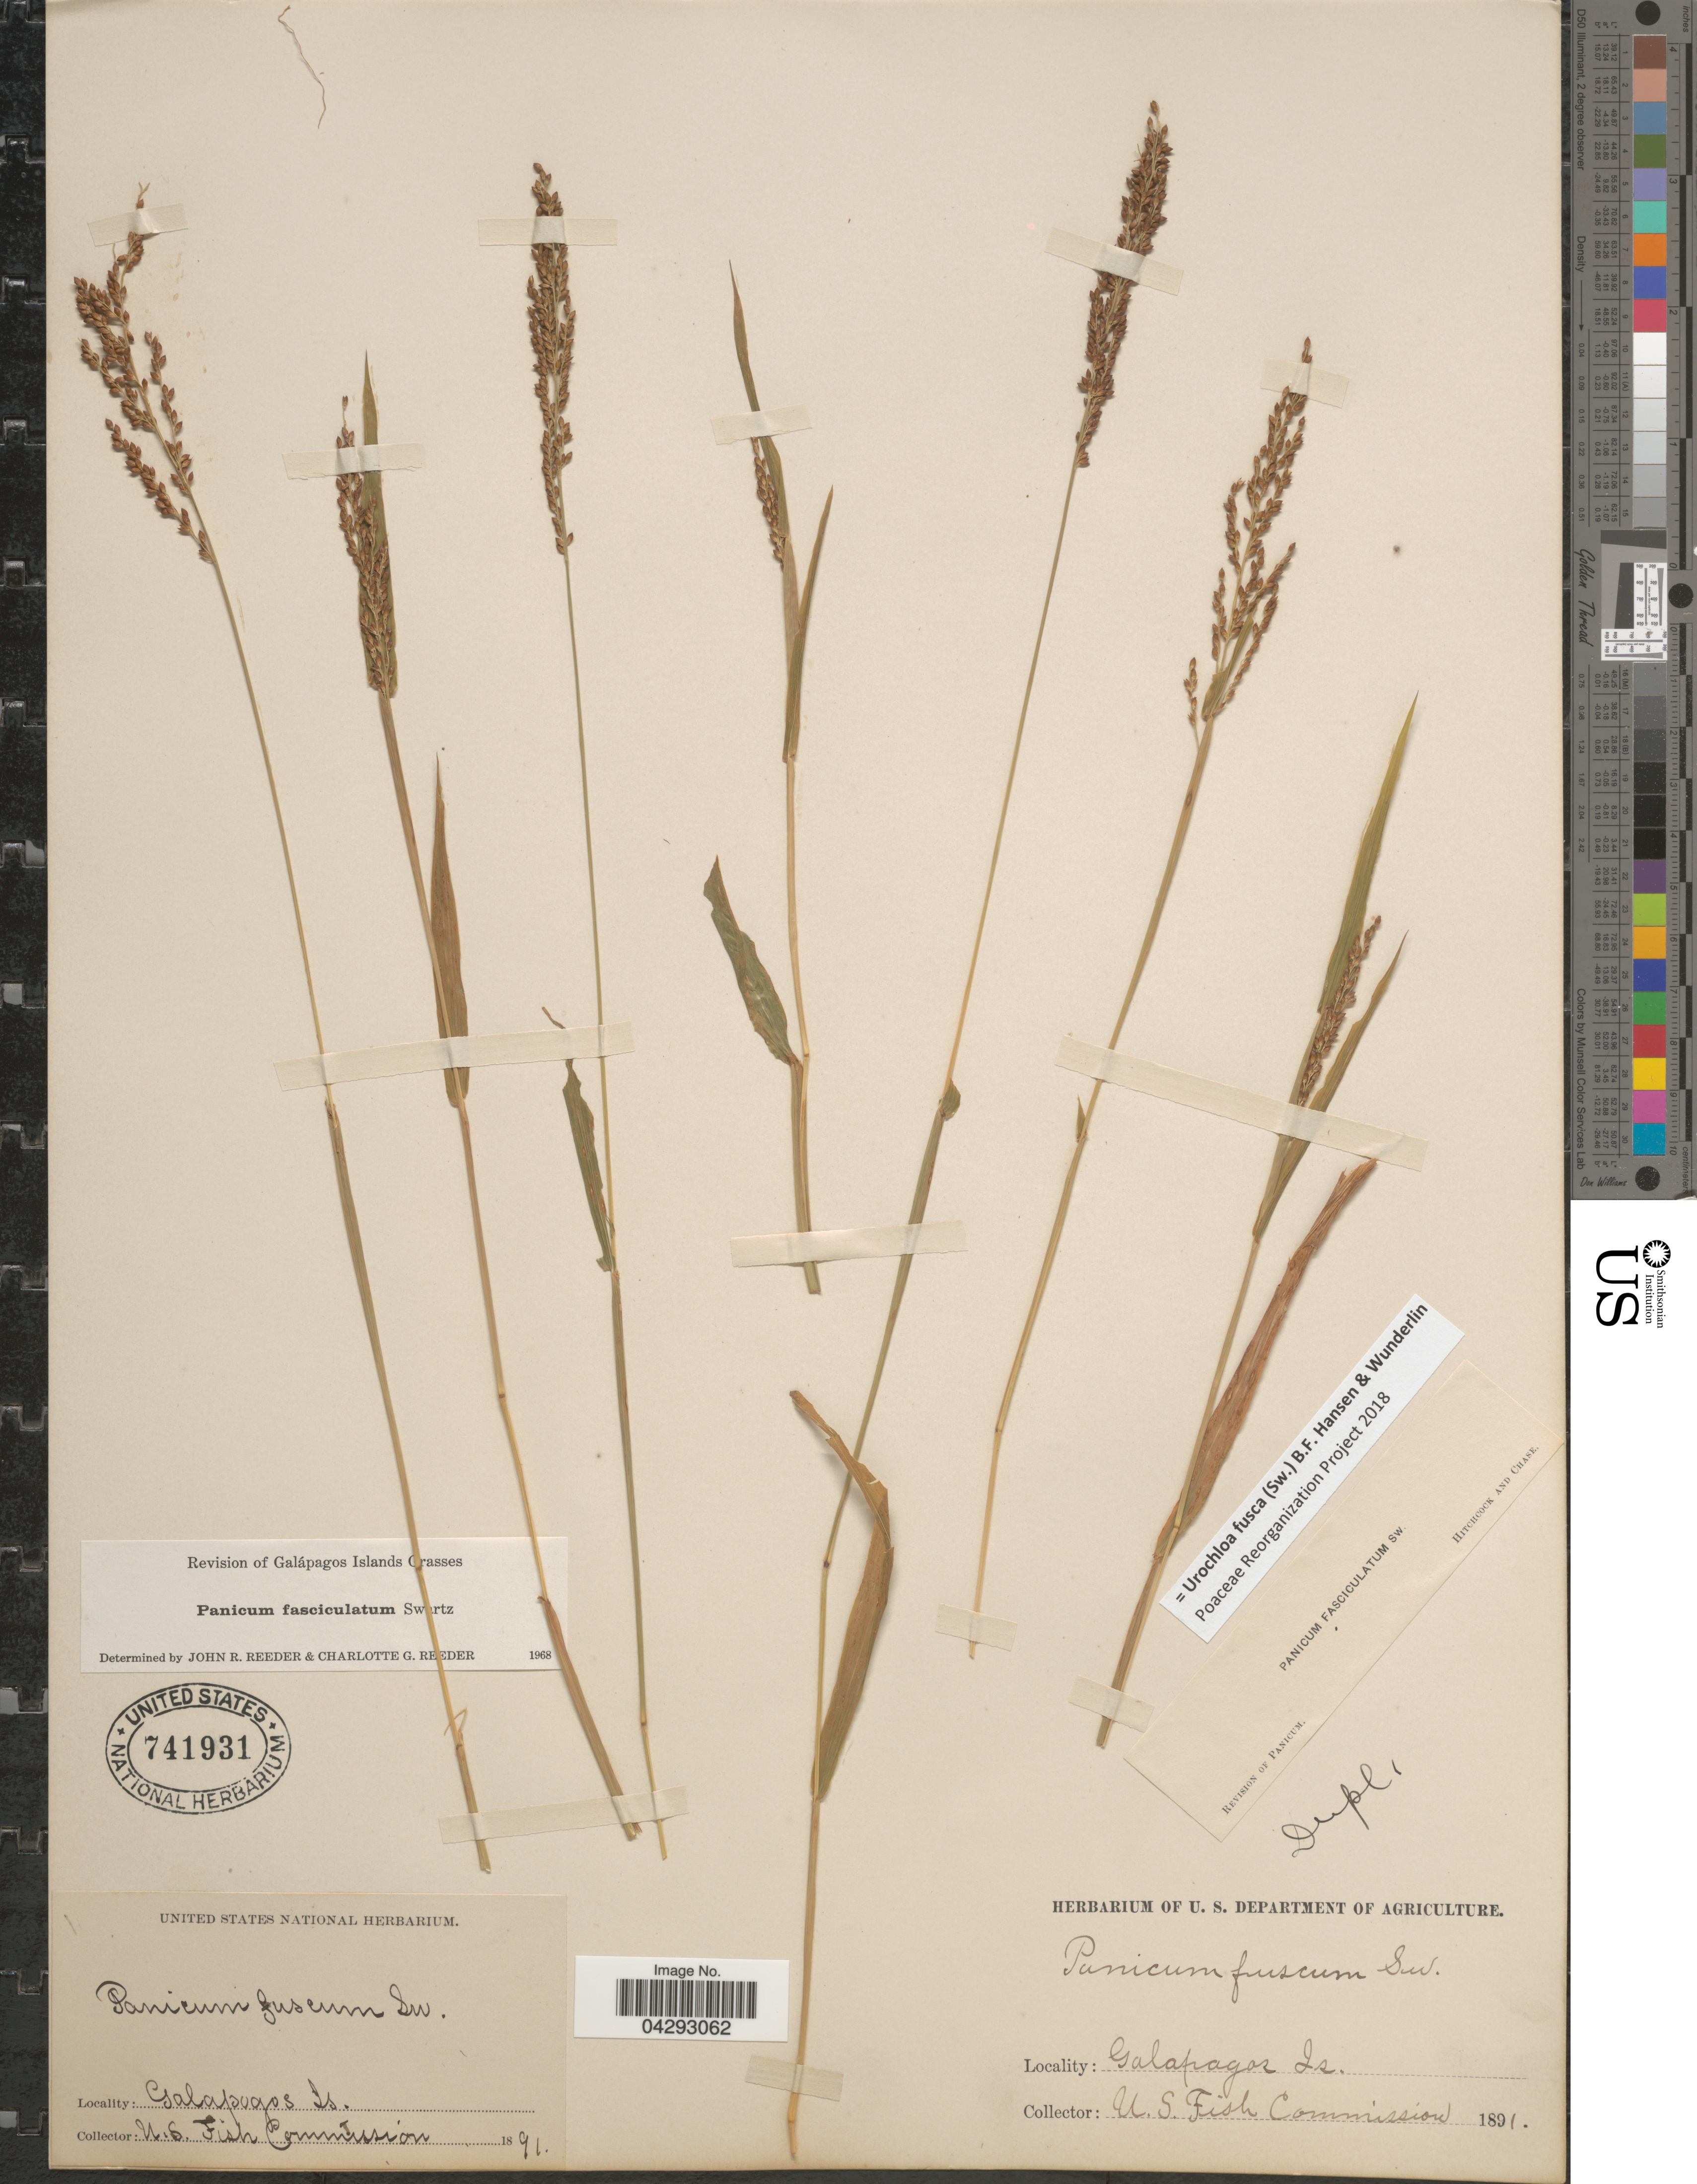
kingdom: Plantae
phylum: Tracheophyta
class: Liliopsida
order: Poales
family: Poaceae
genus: Urochloa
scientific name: Urochloa fusca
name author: (Sw.) B.F. Hansen & Wunderlin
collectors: U.S. Fish Commission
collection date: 1891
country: Ecuador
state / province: Colón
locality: Galapagos Is.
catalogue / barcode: US 741931